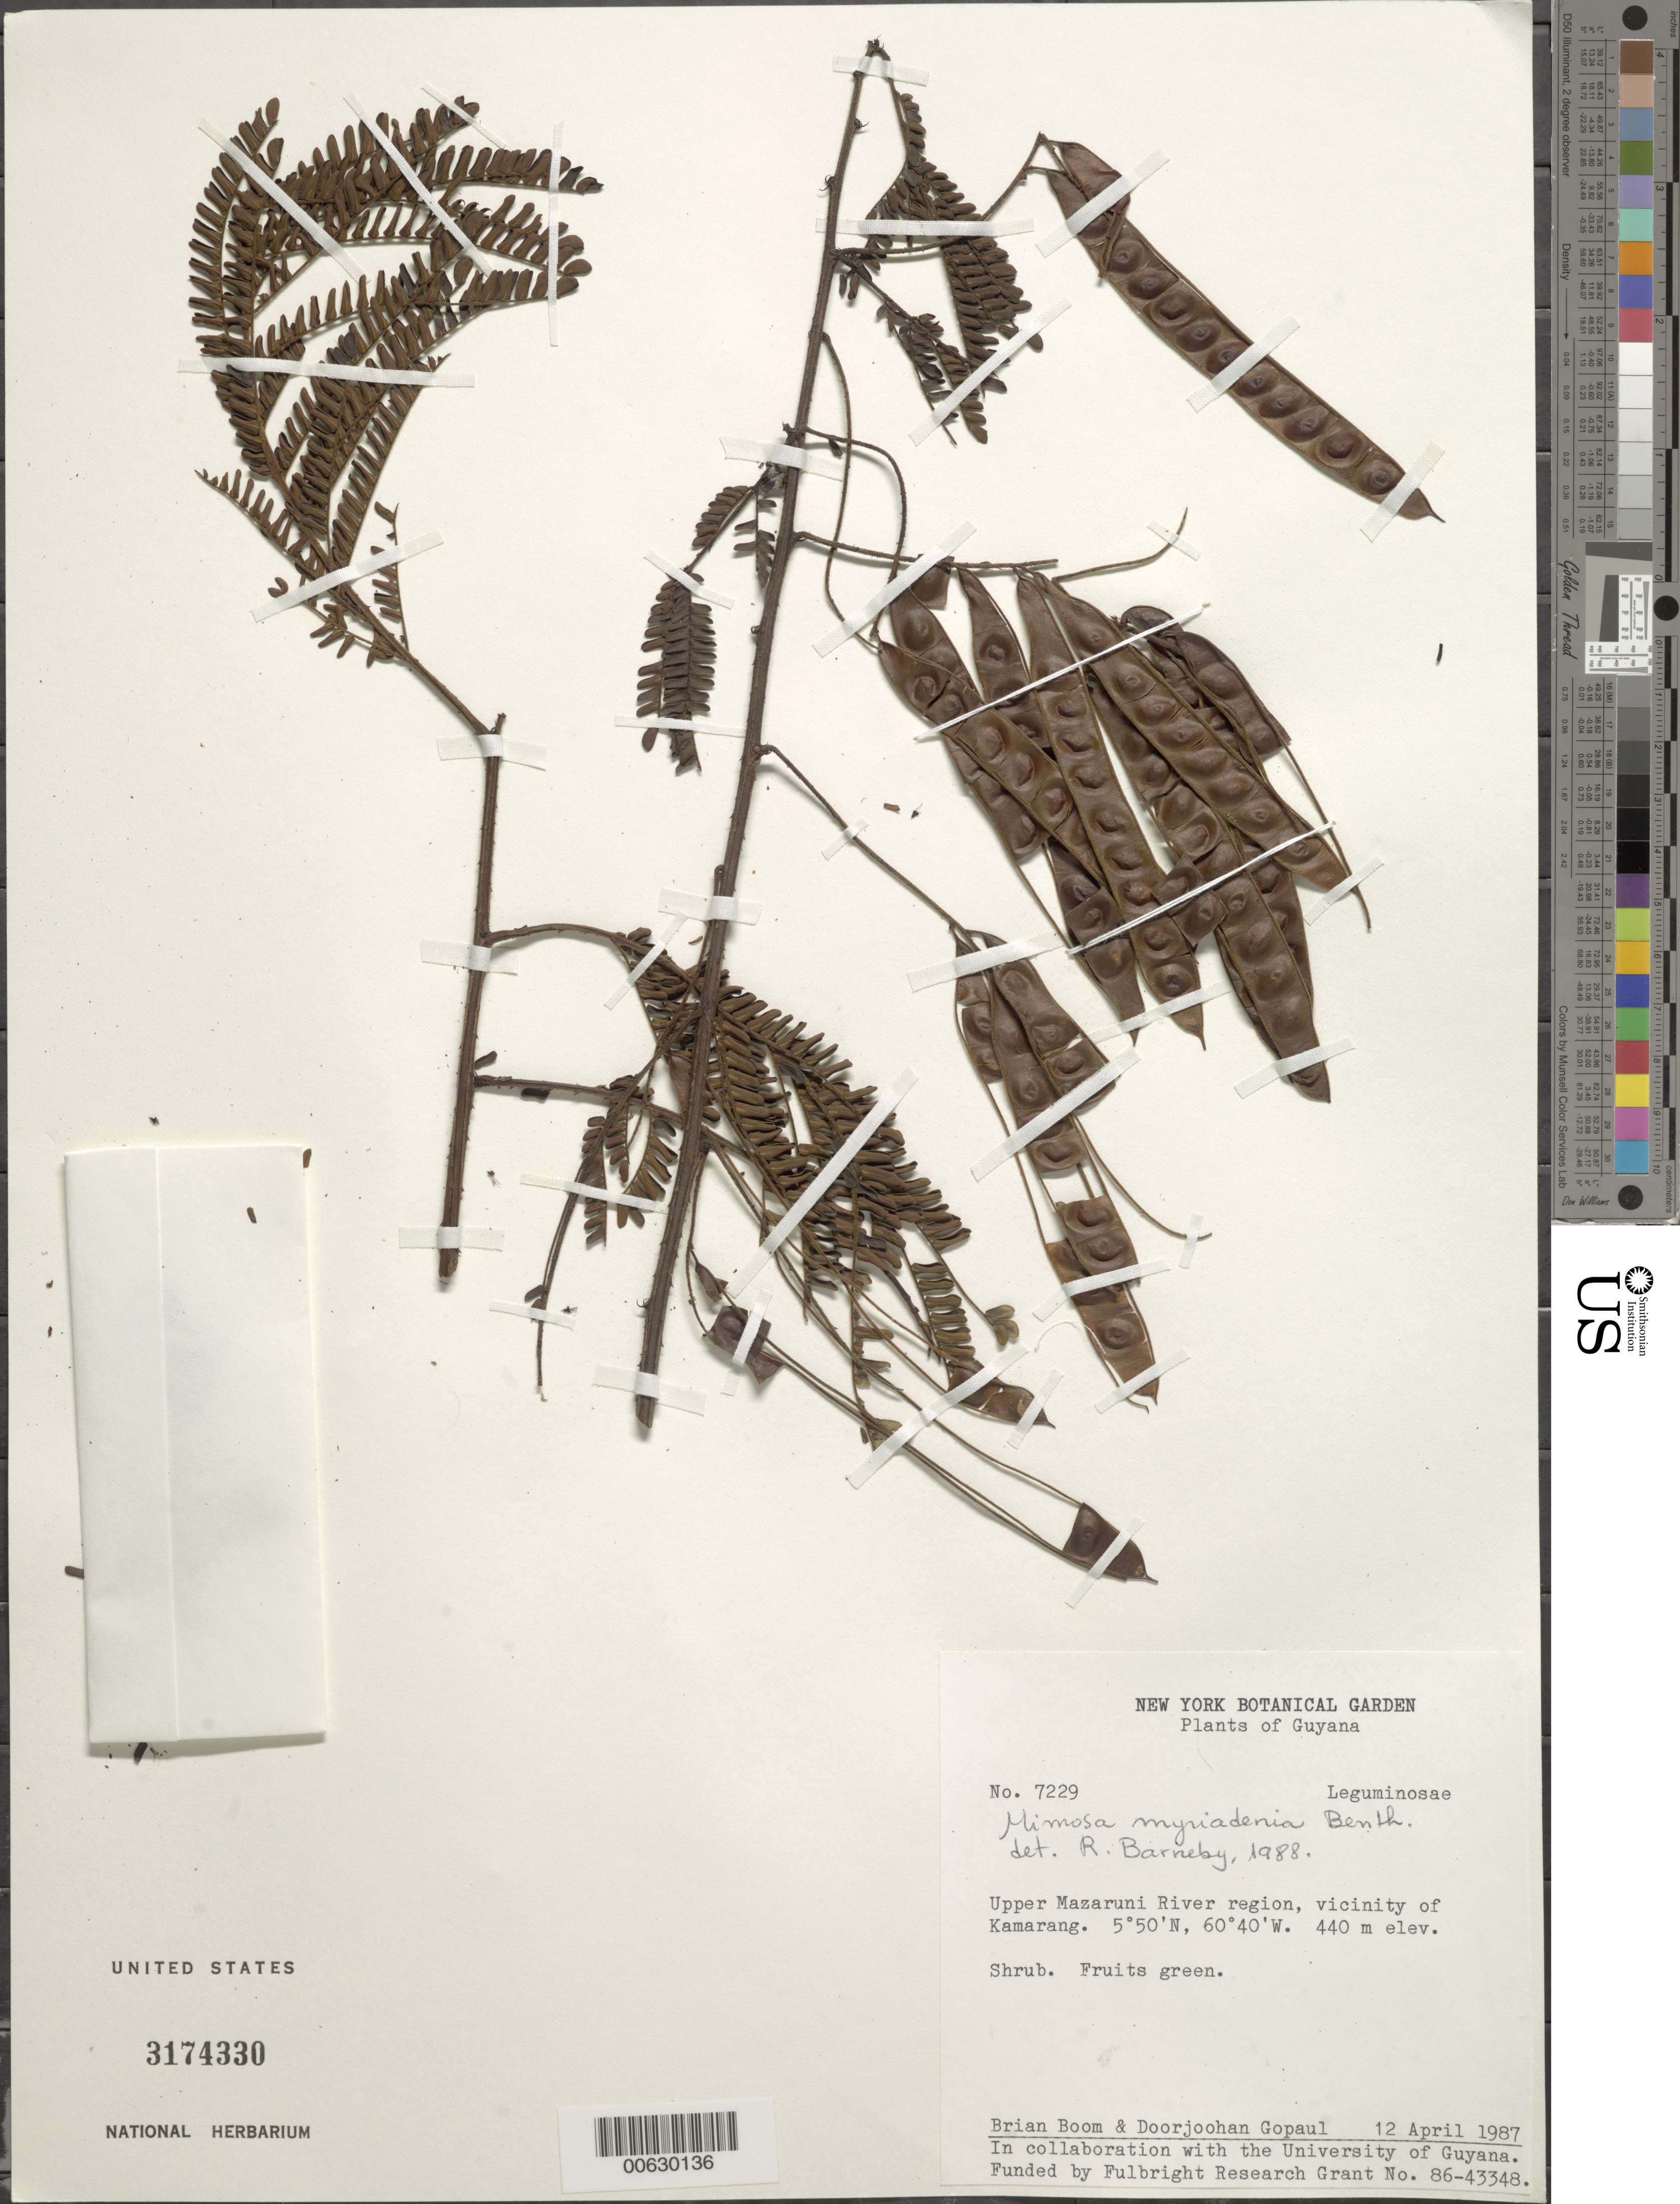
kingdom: Plantae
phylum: Tracheophyta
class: Magnoliopsida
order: Fabales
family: Fabaceae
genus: Mimosa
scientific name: Mimosa myriadenia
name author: Benth.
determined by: Barneby, Rupert C., (NY)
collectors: B. M. Boom & D. Gopaul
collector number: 7229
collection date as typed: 12-Apr-87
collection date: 1987-04-12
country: Guyana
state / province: Cuyuni-Mazaruni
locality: Kamarang vic., upper Mazaruni R.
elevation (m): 440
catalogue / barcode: US 3174330